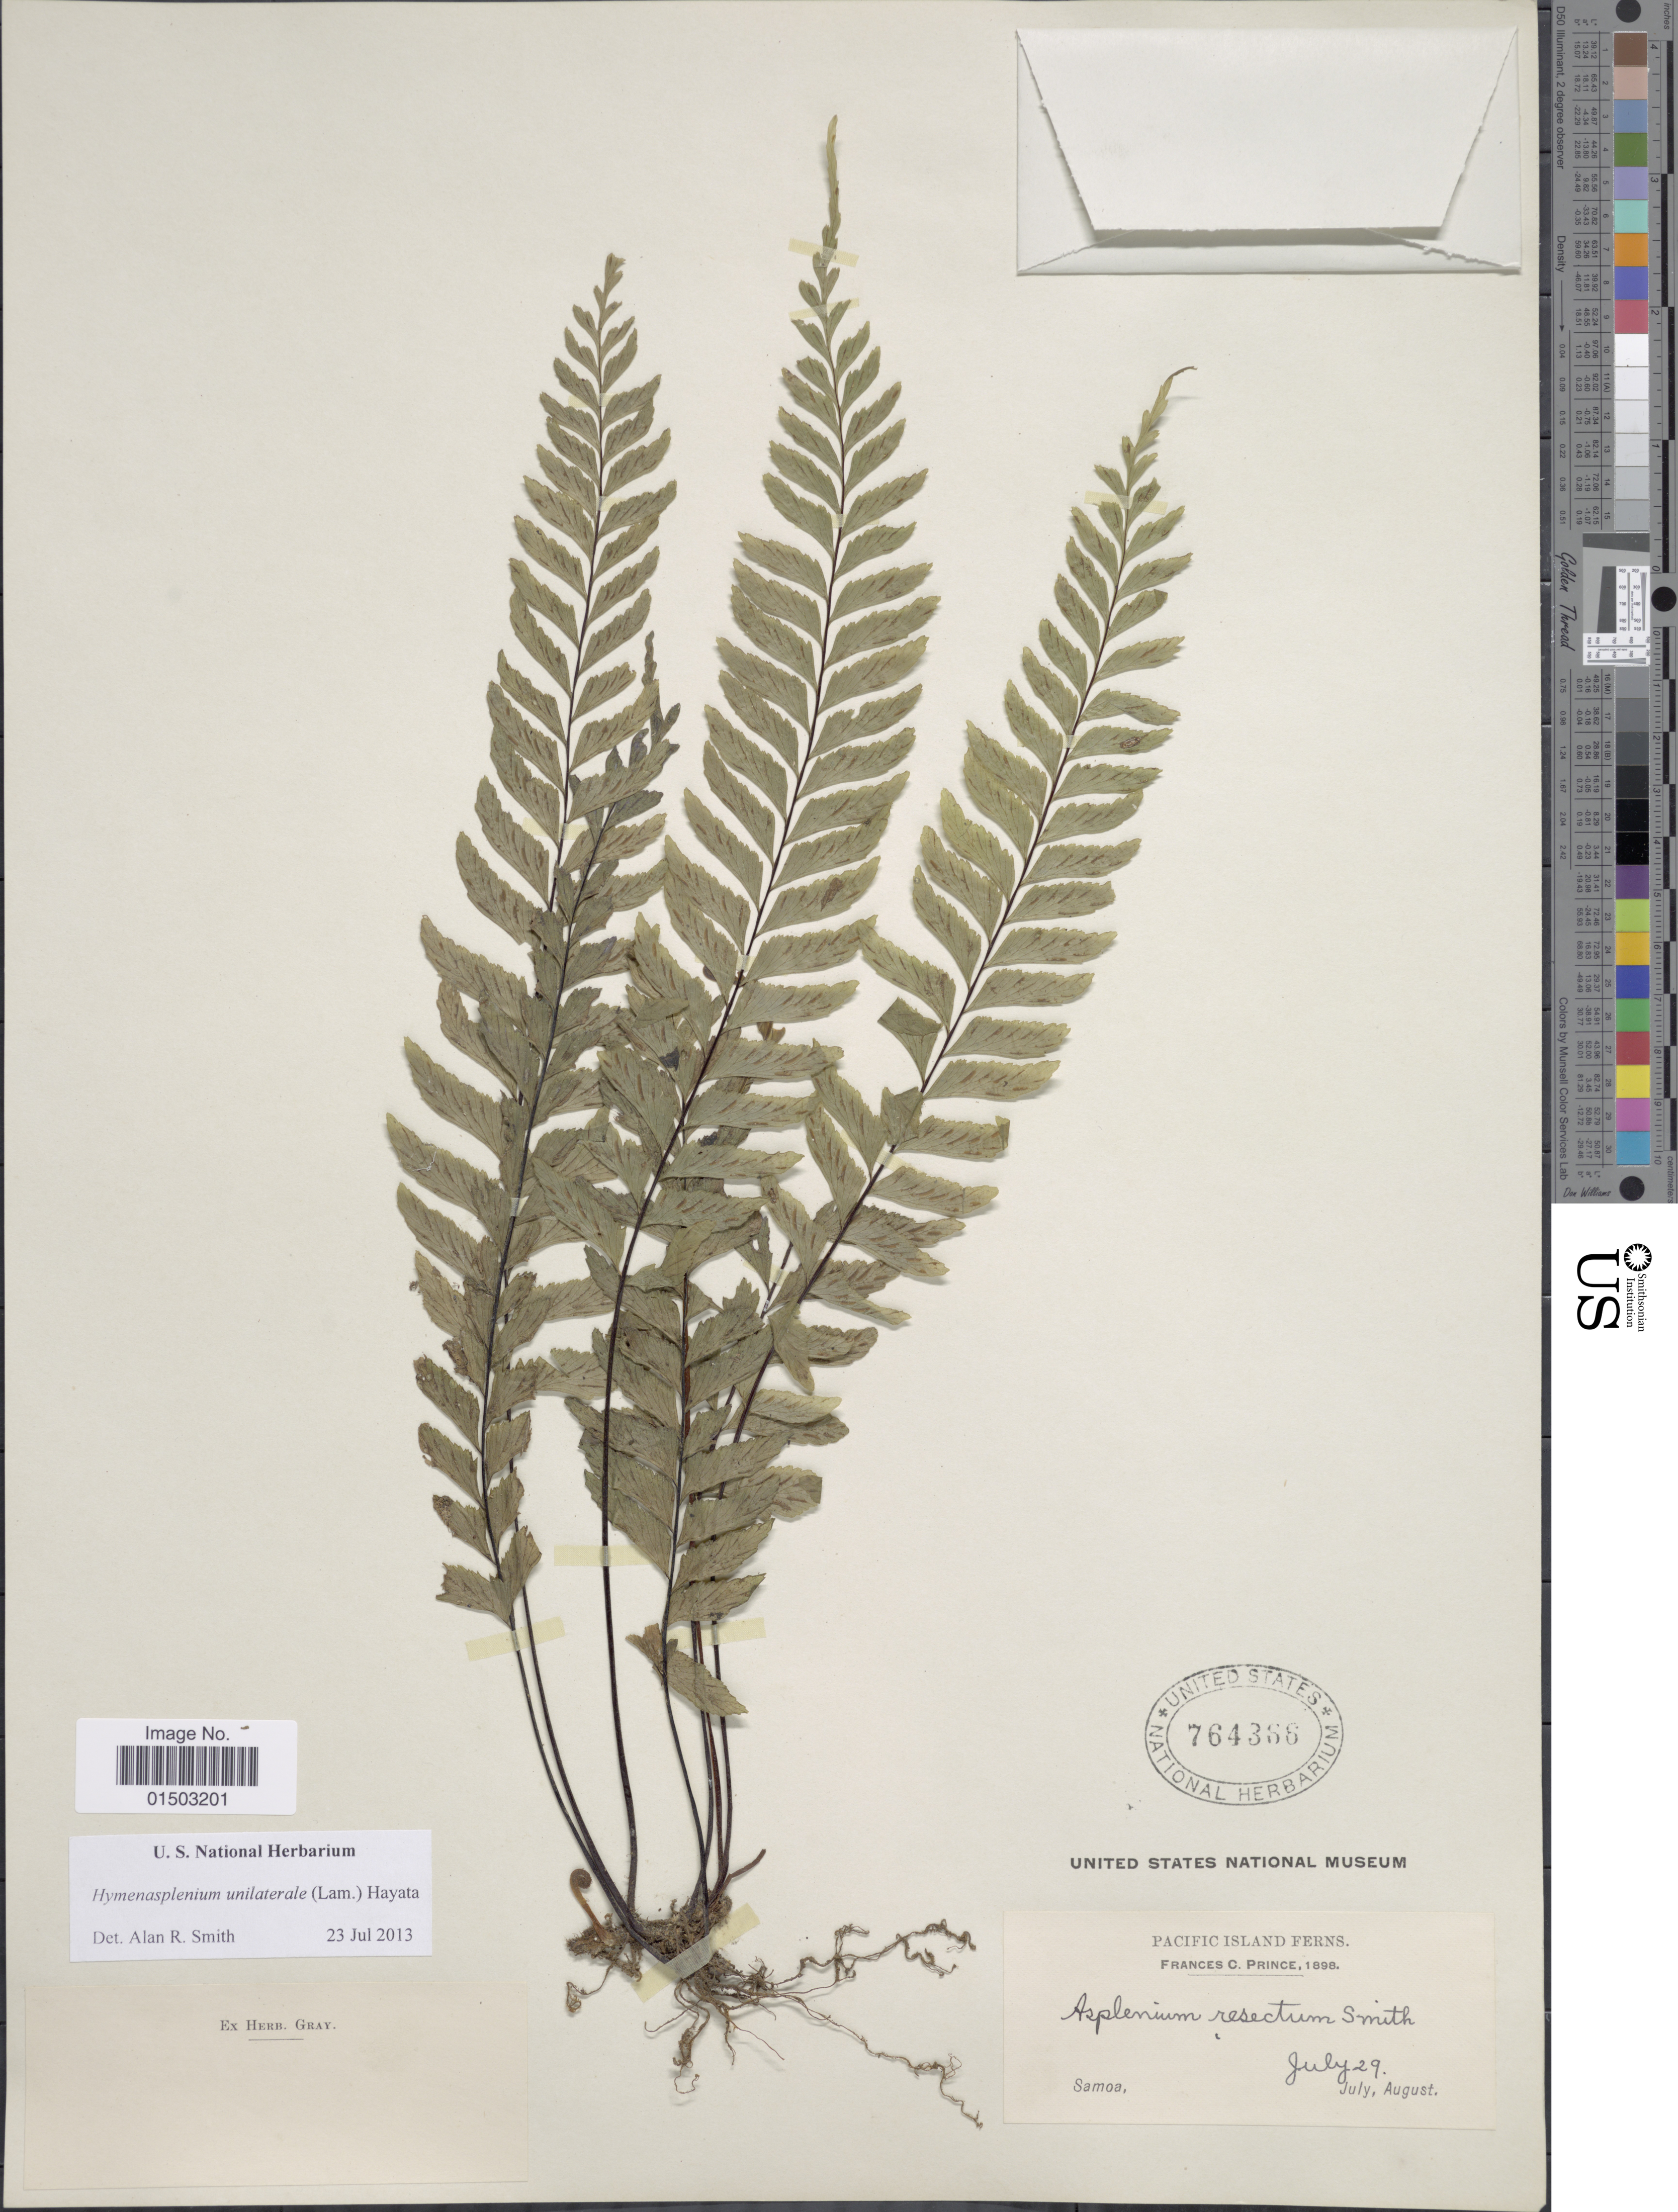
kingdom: Plantae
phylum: Tracheophyta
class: Polypodiopsida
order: Polypodiales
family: Aspleniaceae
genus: Hymenasplenium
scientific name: Hymenasplenium unilaterale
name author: (Lam.) Hayata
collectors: F. Prince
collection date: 1898-07-29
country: American Samoa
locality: Pacific Island, Samoa.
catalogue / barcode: US 764366